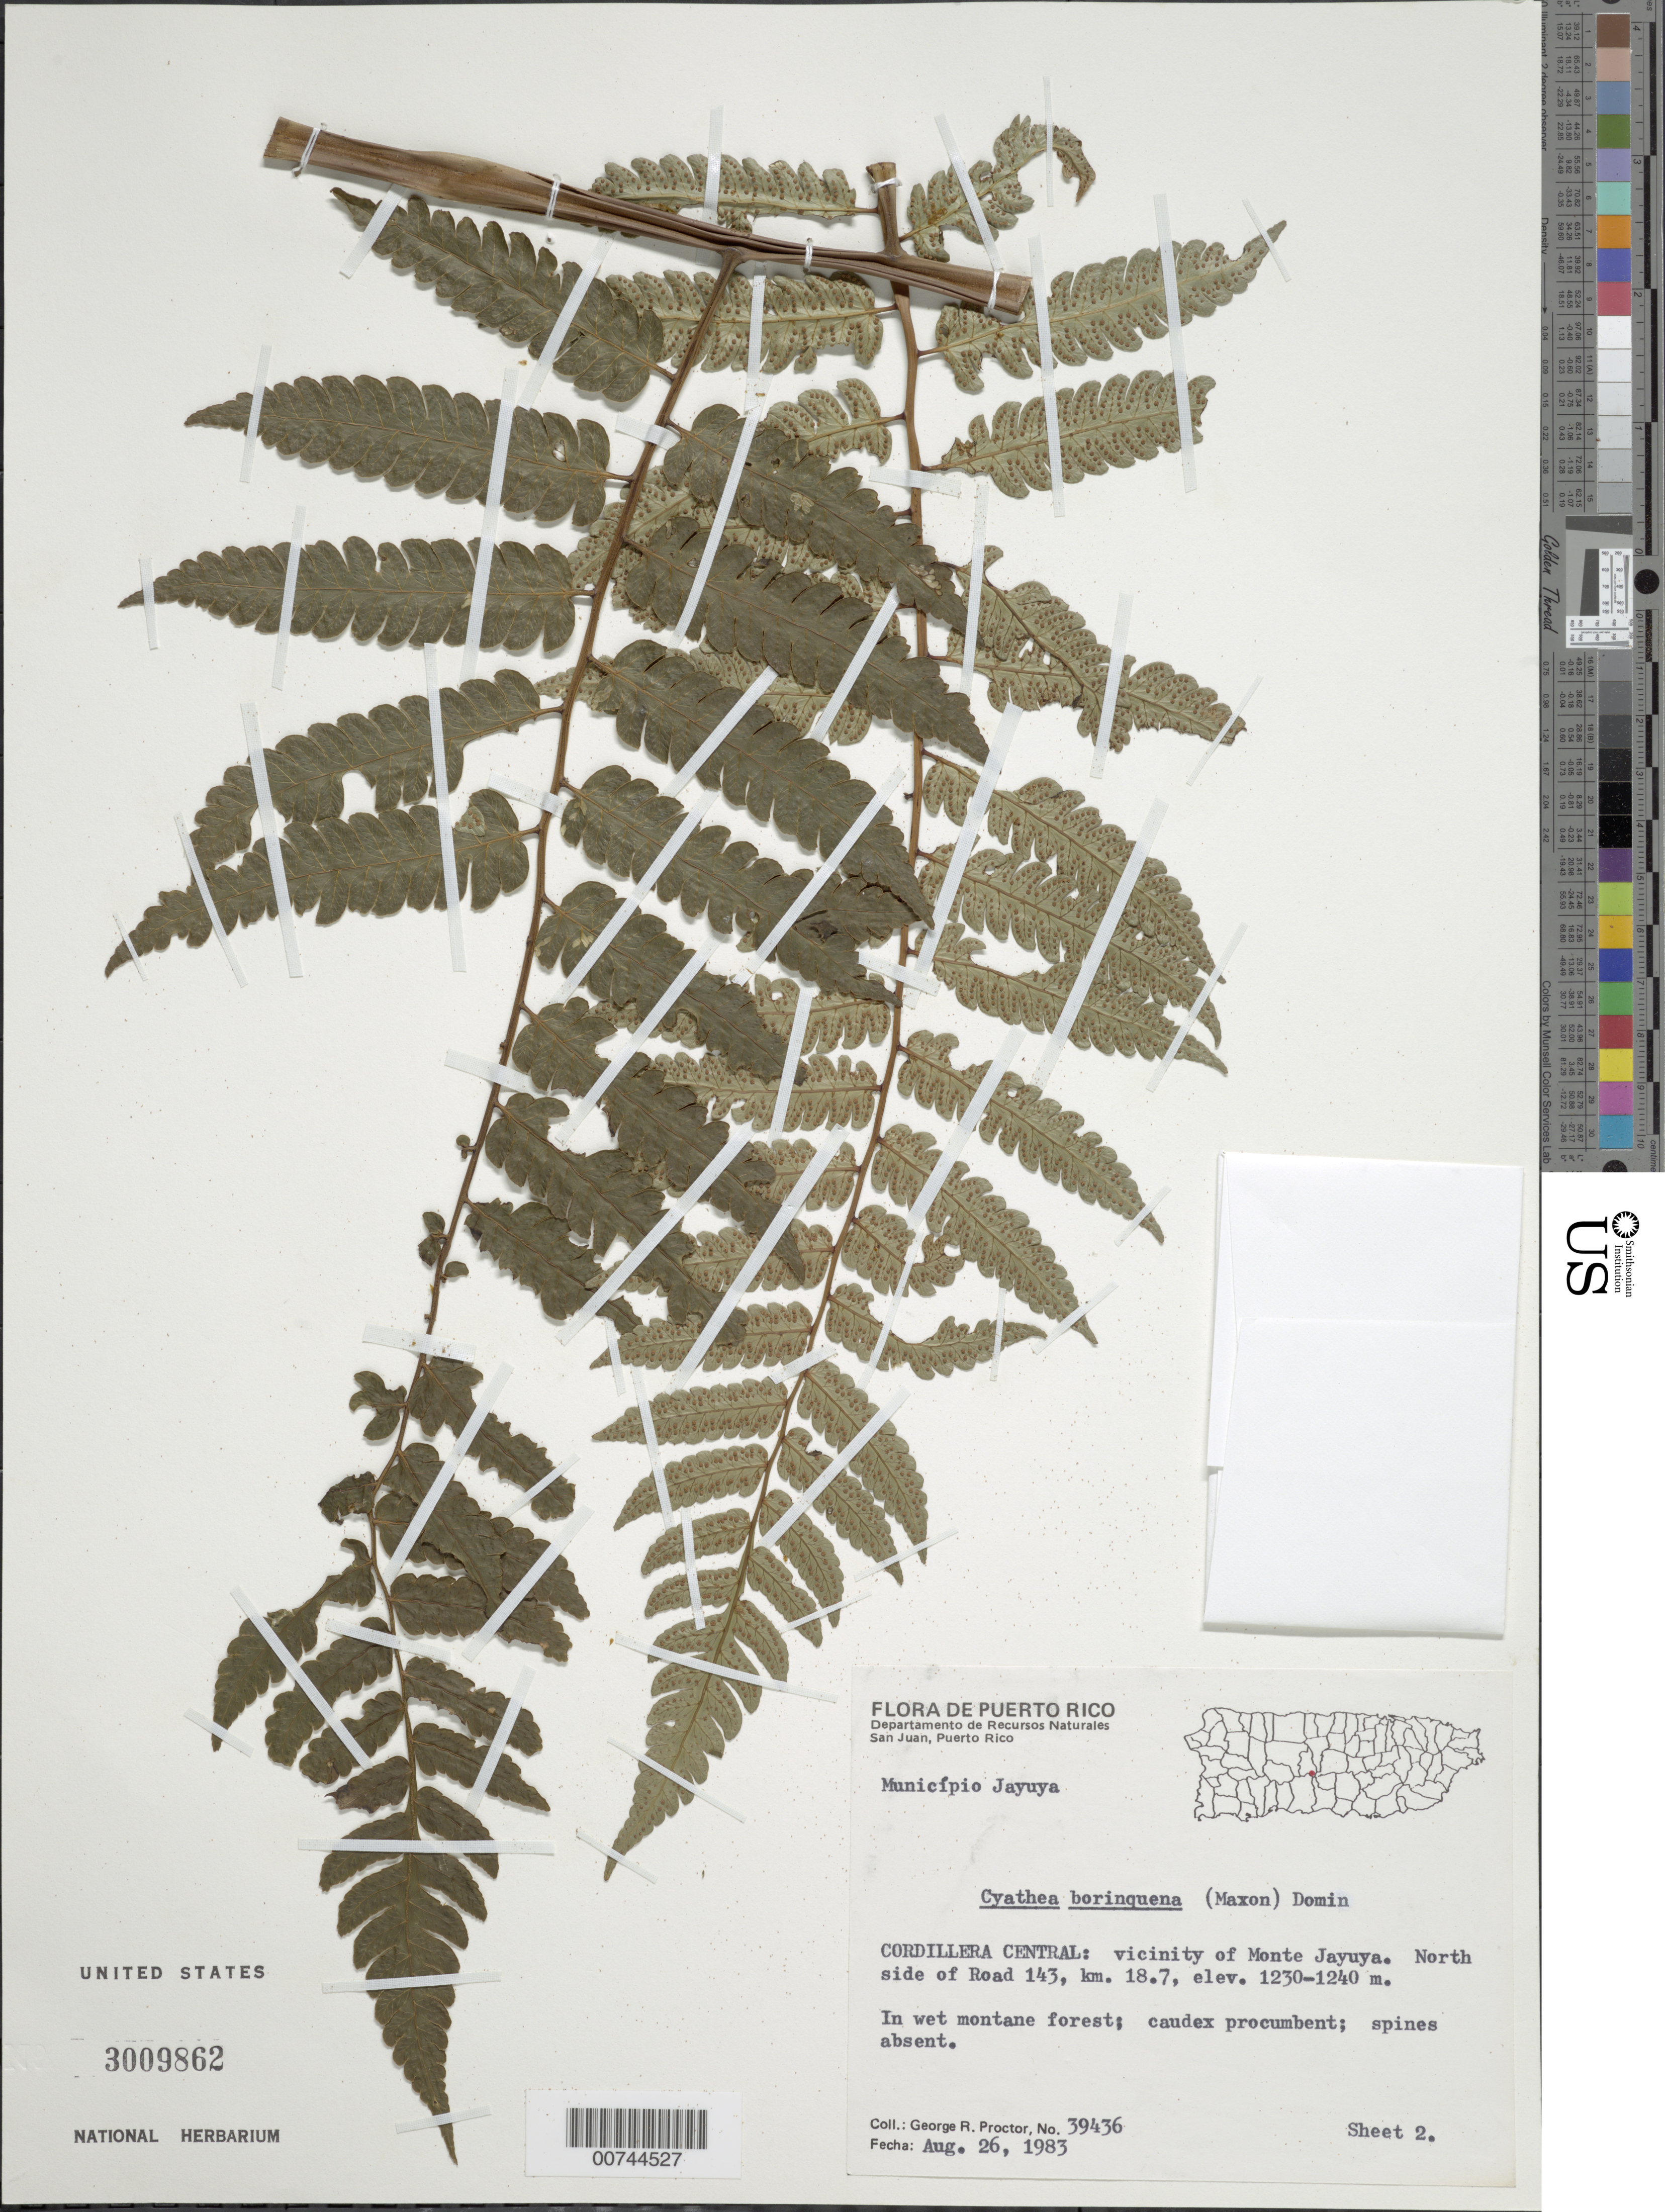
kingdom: Plantae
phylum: Tracheophyta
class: Polypodiopsida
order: Cyatheales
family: Cyatheaceae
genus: Cyathea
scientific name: Cyathea borinquena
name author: (Maxon) Domin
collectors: G. R. Proctor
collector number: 39436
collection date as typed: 26 Aug 1983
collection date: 1983-08-26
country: Puerto Rico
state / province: Jayuya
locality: Cordillera Central: vicinity of Monte Jayuya. North side of Road 143, km 18.7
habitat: In wet montane forest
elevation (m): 1230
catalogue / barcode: US 3009862